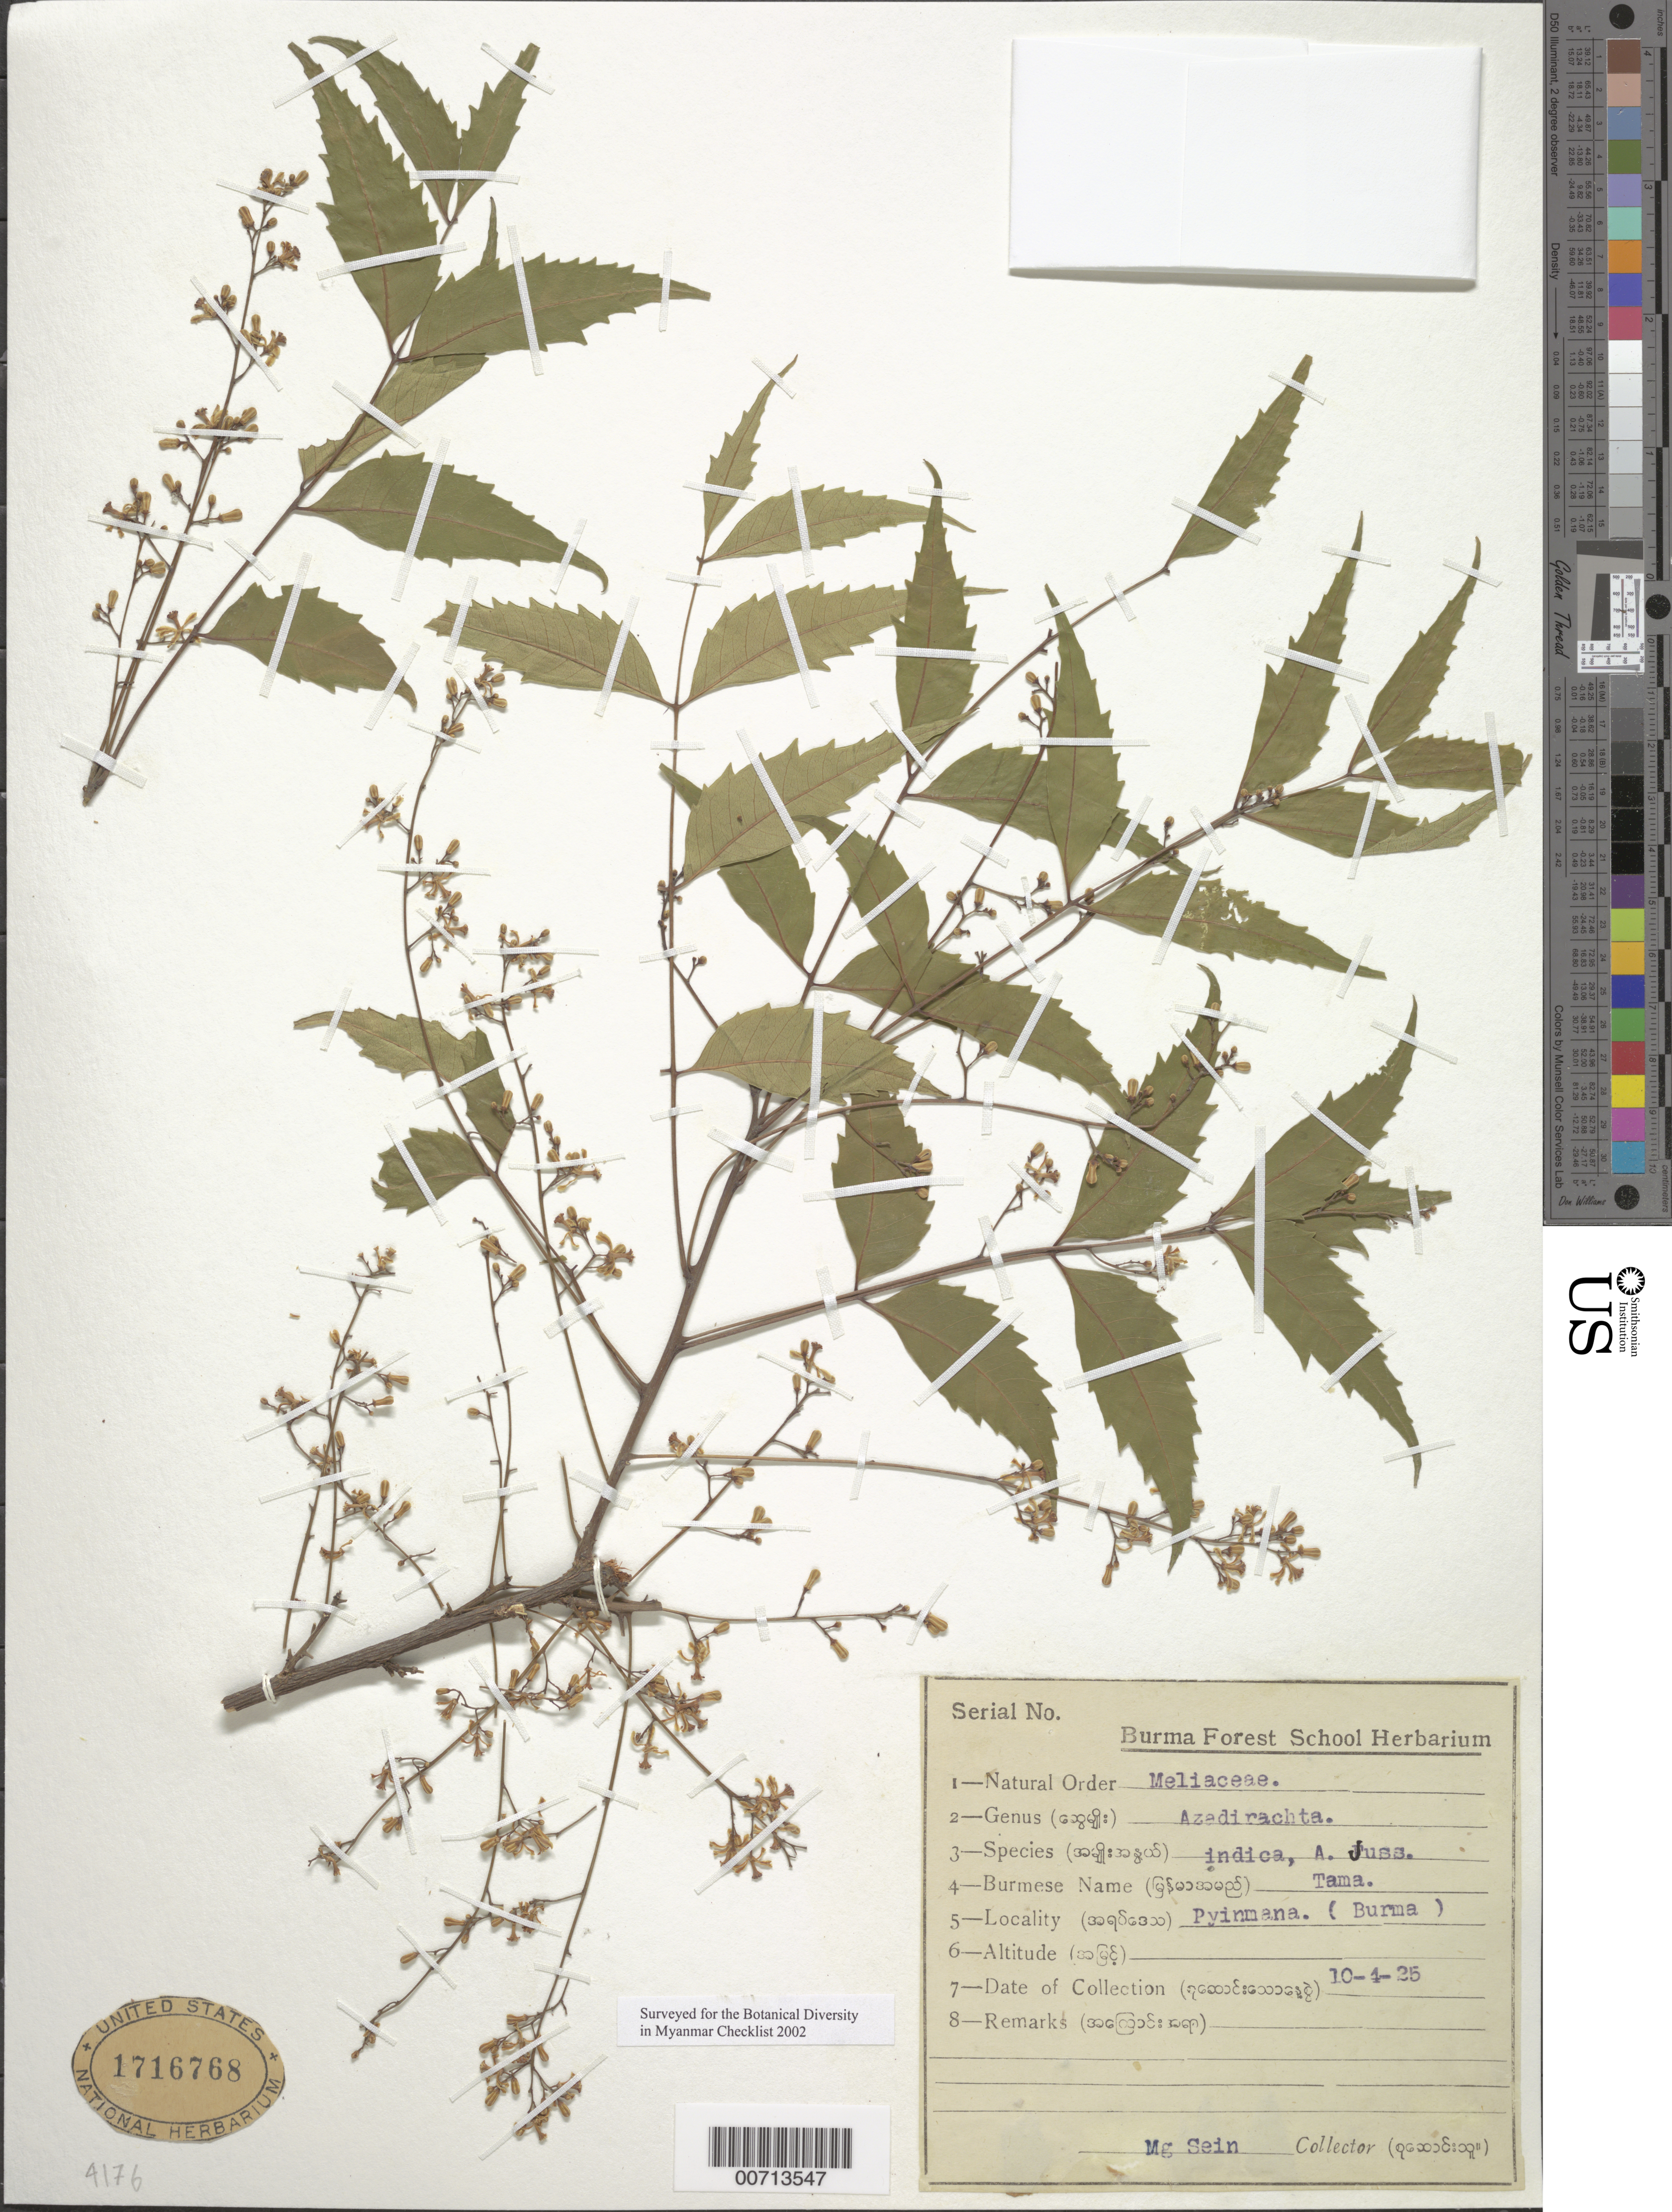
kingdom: Plantae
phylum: Tracheophyta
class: Magnoliopsida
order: Sapindales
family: Meliaceae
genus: Azadirachta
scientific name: Azadirachta indica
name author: A. Juss.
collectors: Sein, M.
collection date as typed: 10 Apr 1925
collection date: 1925-04-10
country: Myanmar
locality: Pyinmana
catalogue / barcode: US 1716768